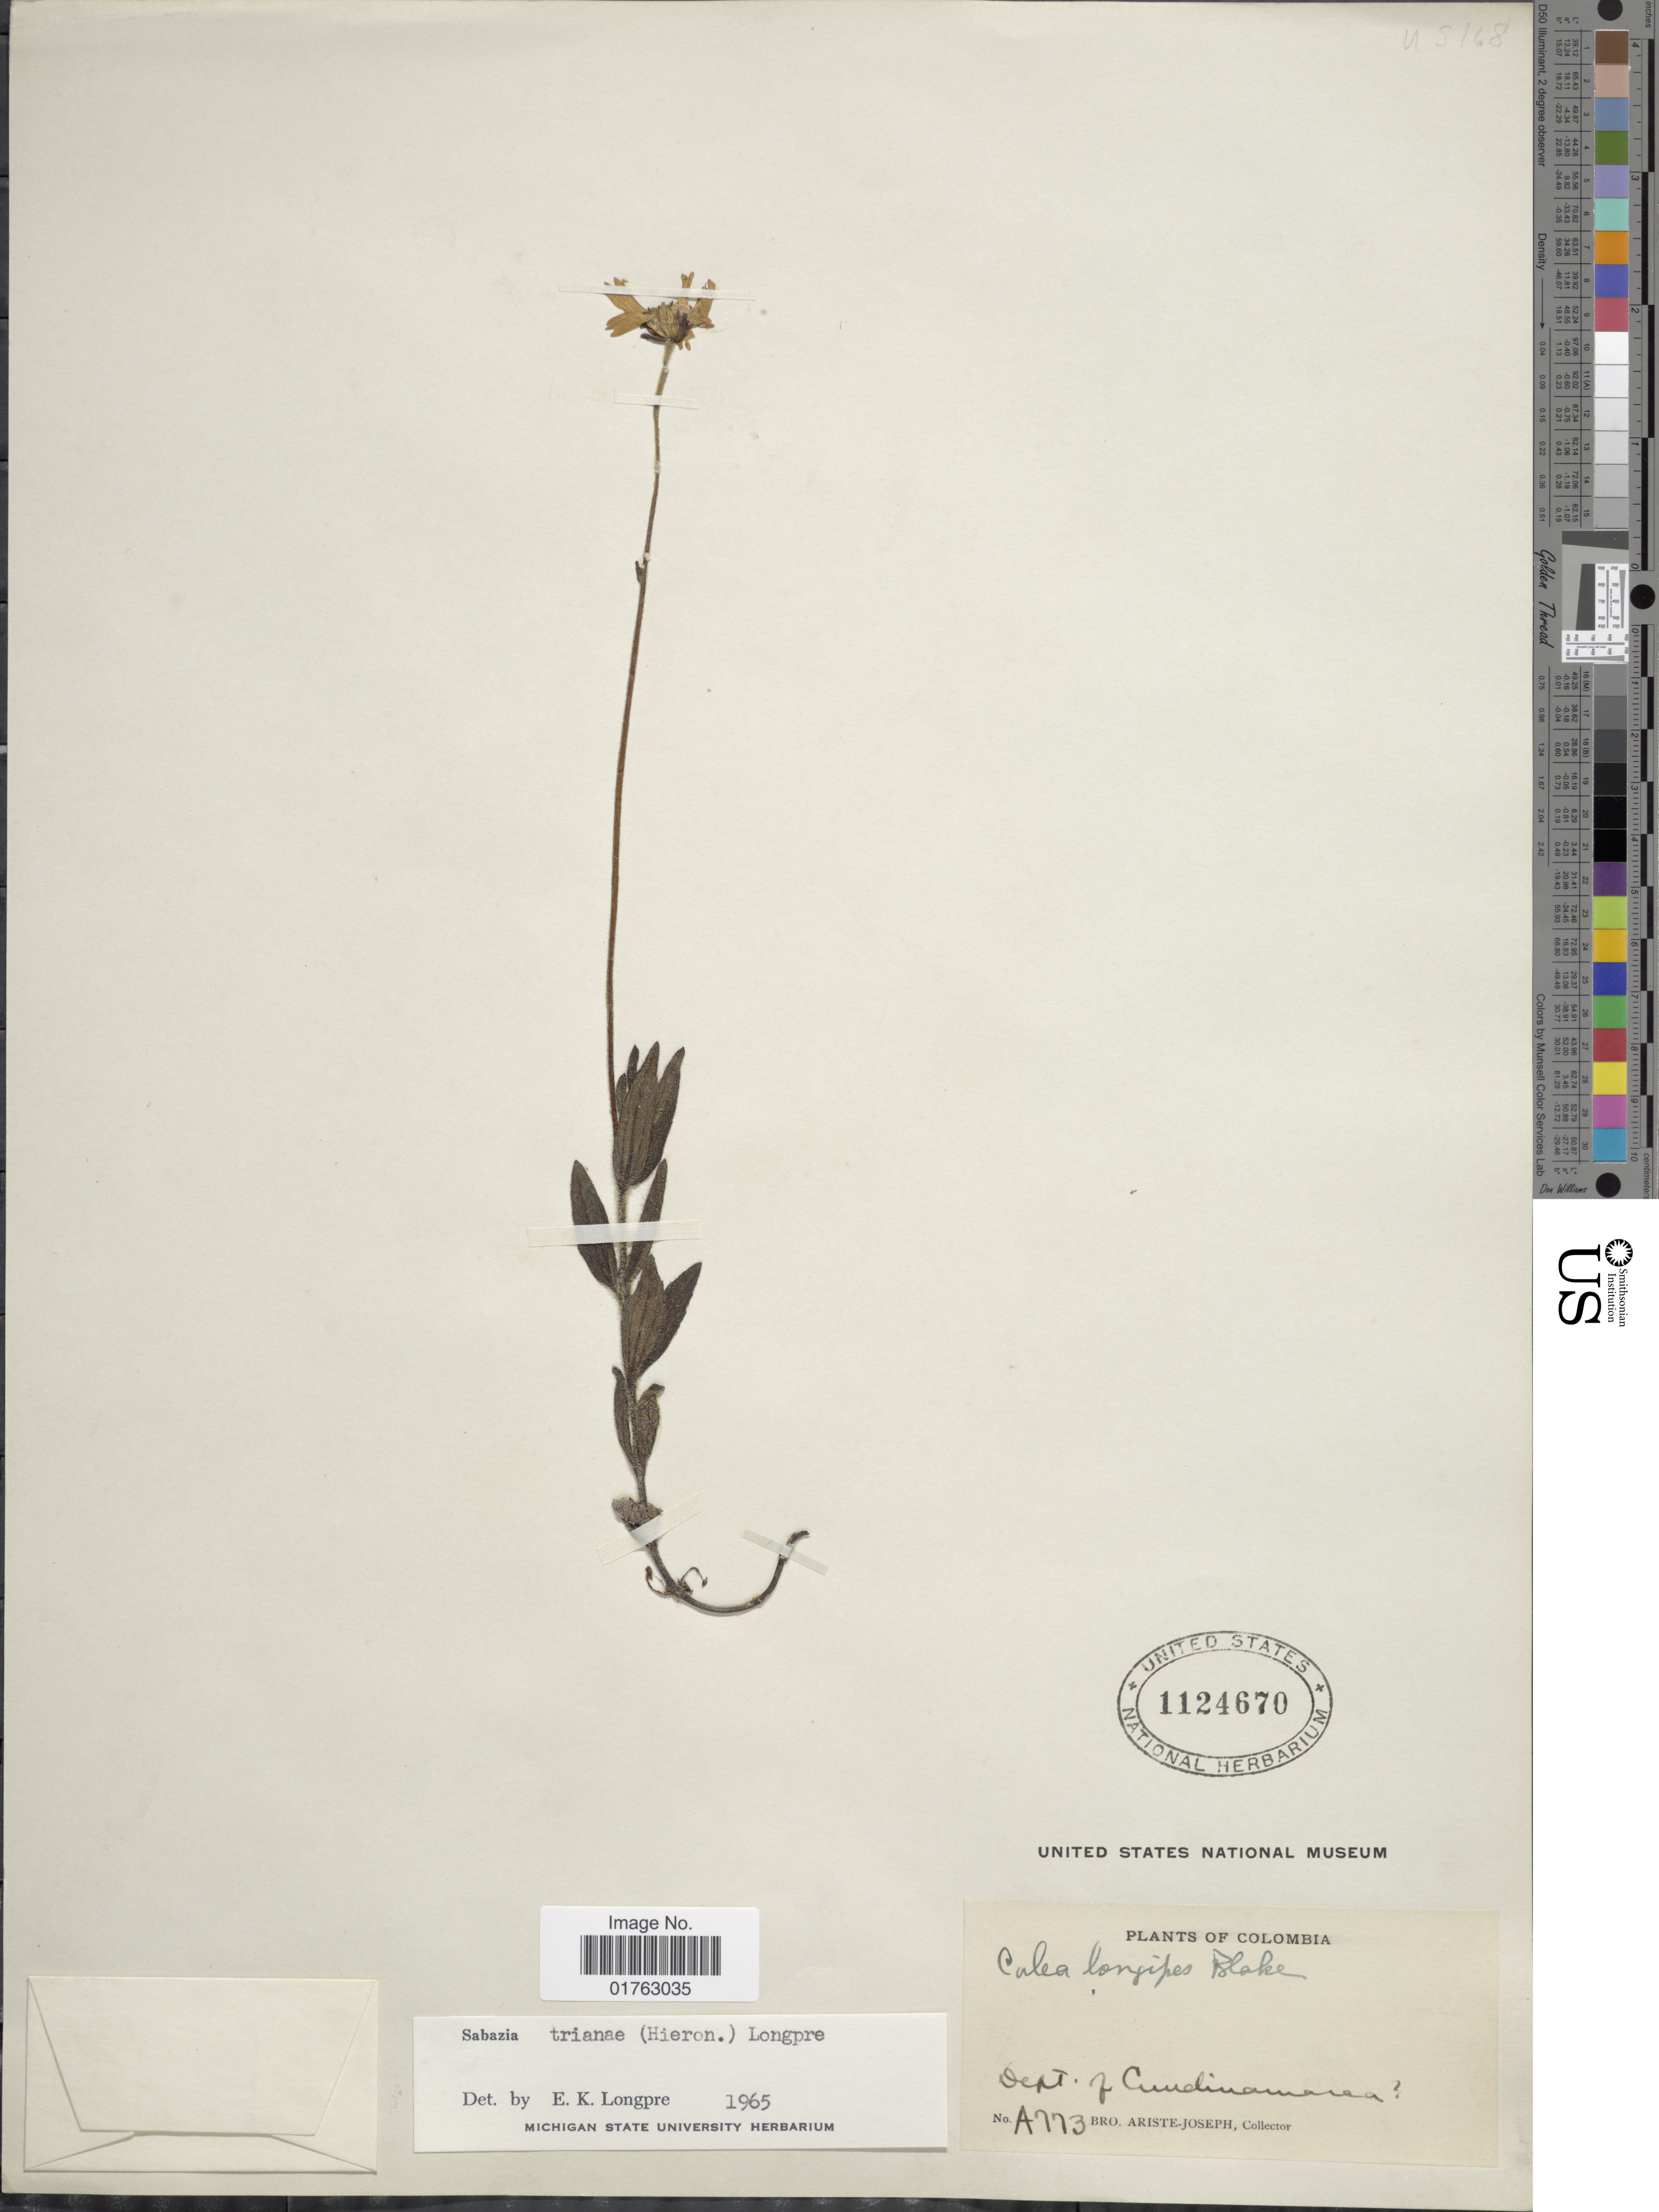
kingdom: Plantae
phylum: Tracheophyta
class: Magnoliopsida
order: Asterales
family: Asteraceae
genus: Sabazia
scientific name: Sabazia trianae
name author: (Hieron.) Longpre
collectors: Bro. Ariste-Joseph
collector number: A773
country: Colombia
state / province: Cundinamarca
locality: Dept. of Cundinamarca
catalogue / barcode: US 1124670